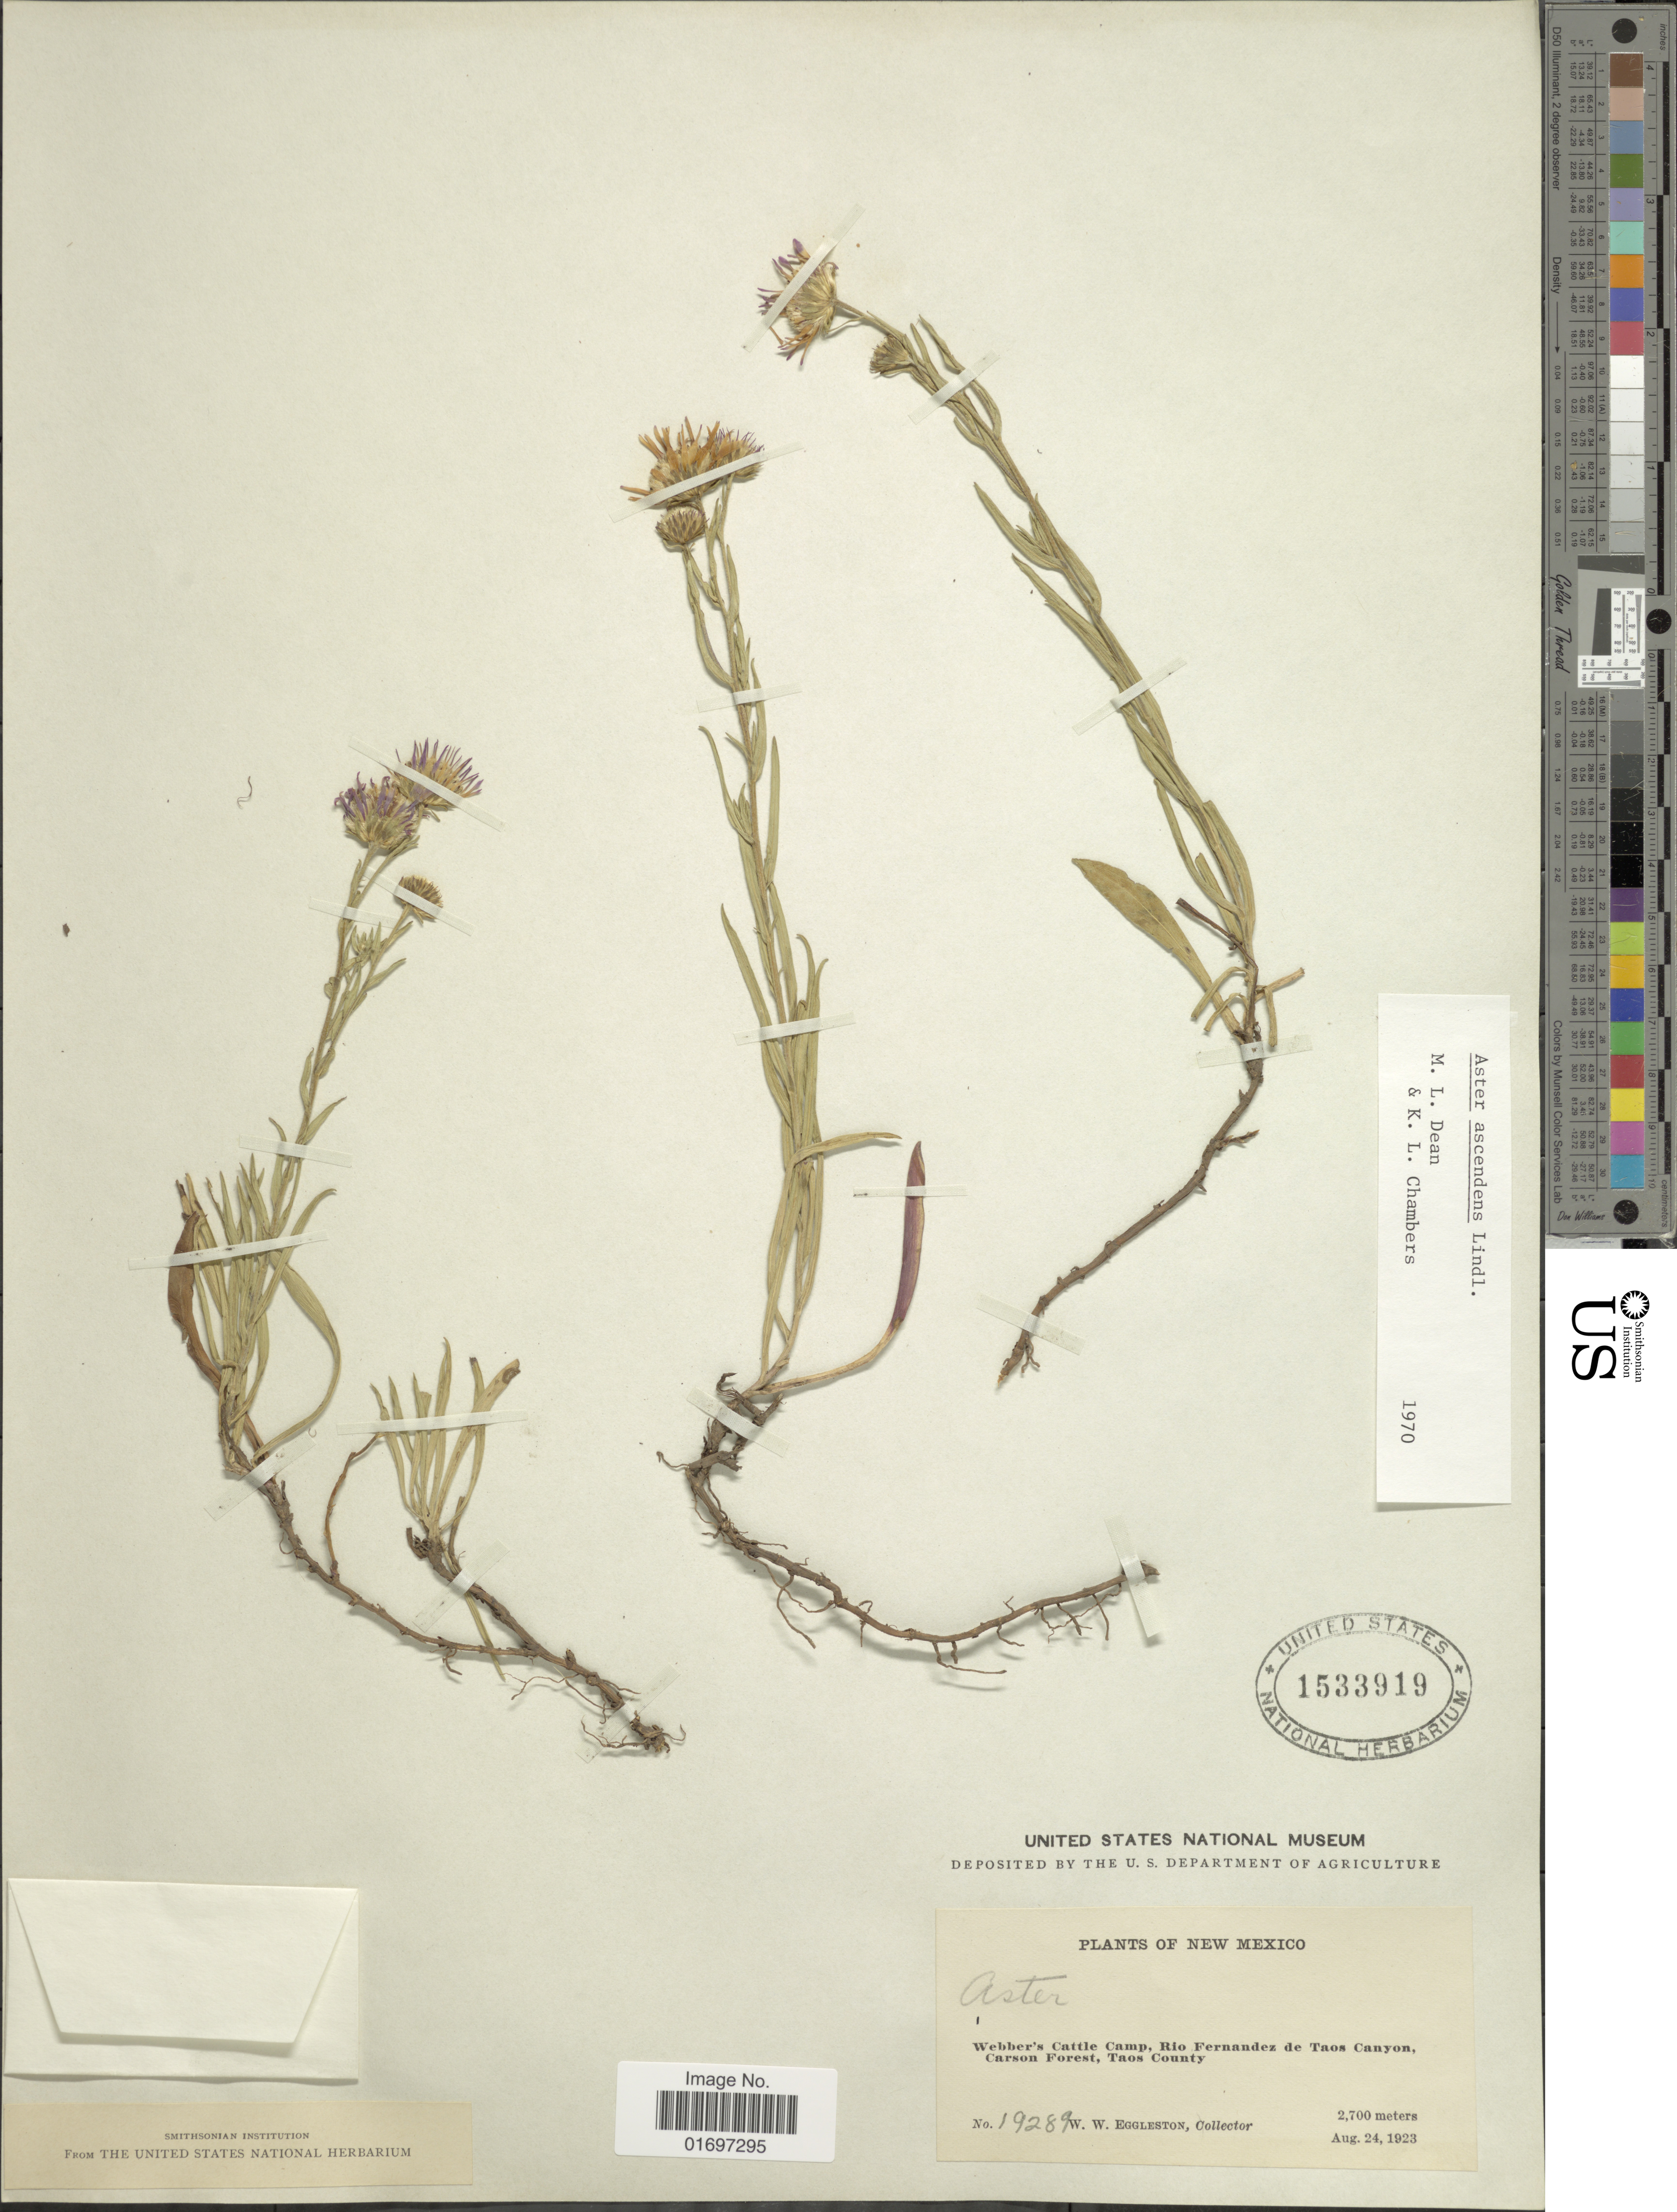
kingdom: Plantae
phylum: Tracheophyta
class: Magnoliopsida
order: Asterales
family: Asteraceae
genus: Symphyotrichum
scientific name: Symphyotrichum ascendens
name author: (Lindl.) G.L. Nesom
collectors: W. W. Eggleston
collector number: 19289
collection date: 1923-08-24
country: United States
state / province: New Mexico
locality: New Mexico. Webber's Cattle Camp, Rio Fernandez de Taos Canyon, Carson Forest, Taos County.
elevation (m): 2700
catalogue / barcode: US 1533919